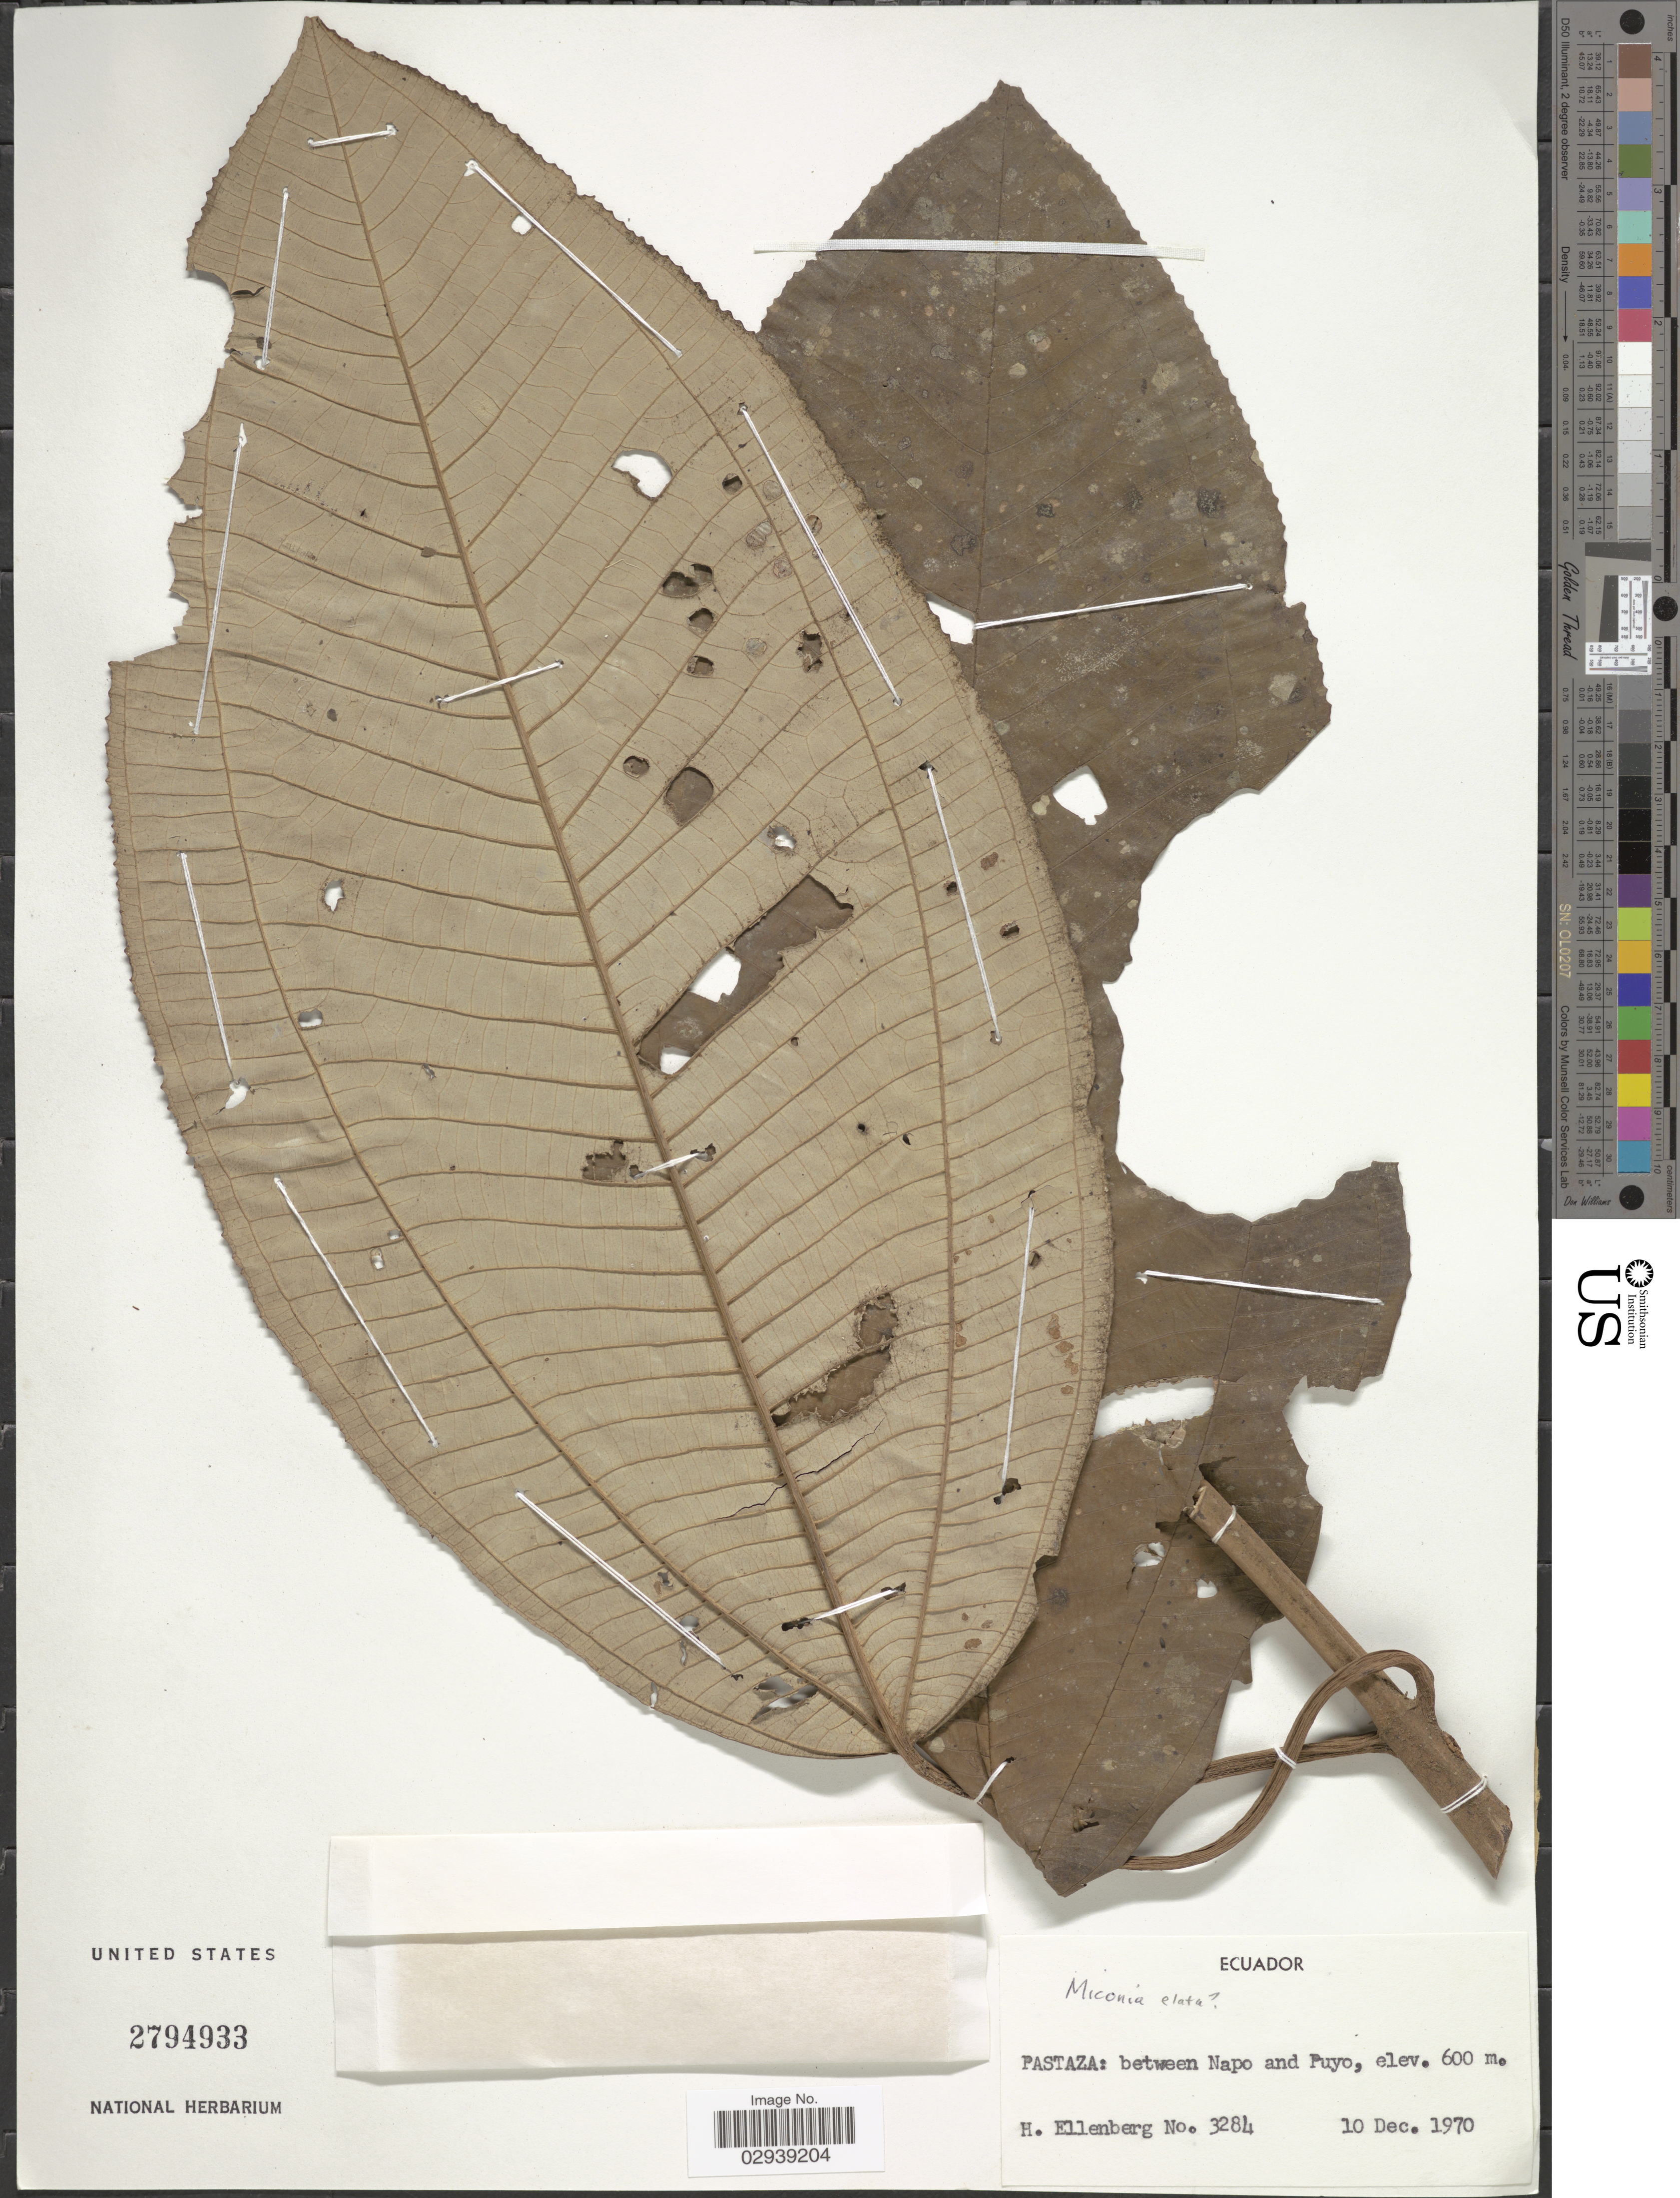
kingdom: Plantae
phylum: Tracheophyta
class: Magnoliopsida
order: Myrtales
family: Melastomataceae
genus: Miconia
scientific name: Miconia elata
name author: (Sw.) DC.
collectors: H. Ellenberg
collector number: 3284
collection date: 1970-12-10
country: Ecuador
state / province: Pastaza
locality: Between Napo and Puyo.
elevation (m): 600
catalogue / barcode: US 2794933